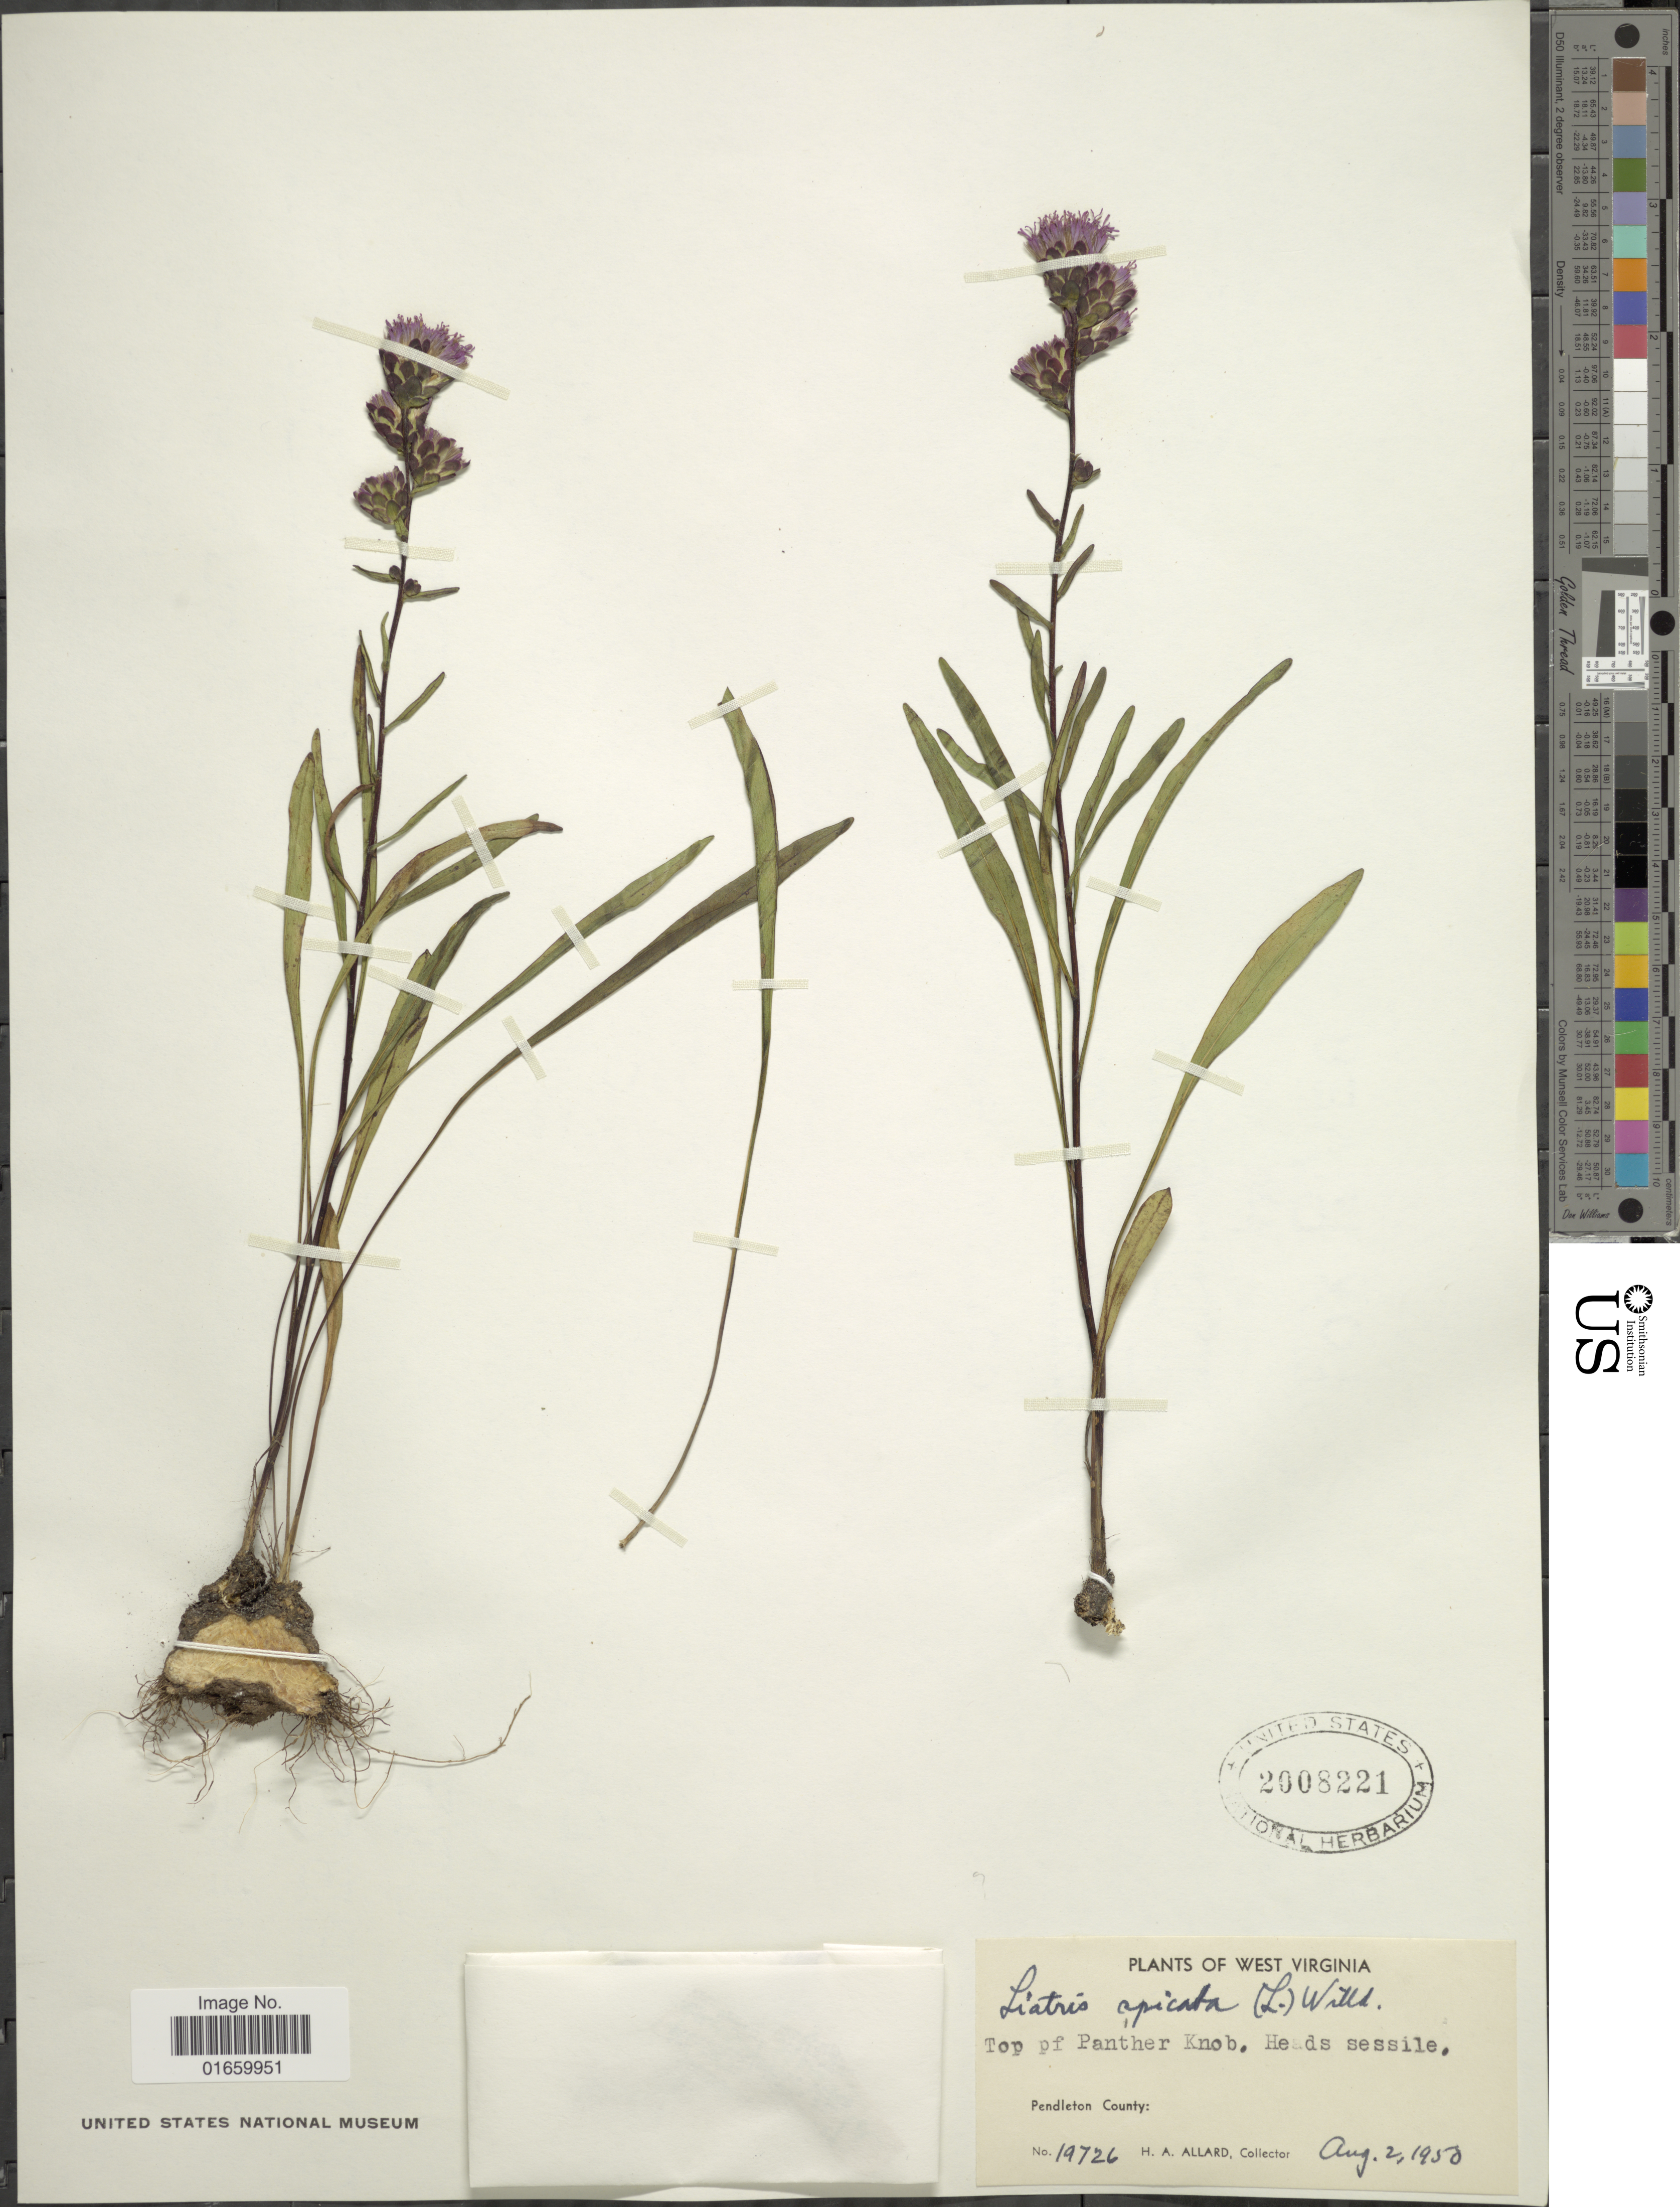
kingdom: Plantae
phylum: Tracheophyta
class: Magnoliopsida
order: Asterales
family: Asteraceae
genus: Liatris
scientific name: Liatris sp.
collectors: H. A. Allard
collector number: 19726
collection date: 1950-08-02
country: United States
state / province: West Virginia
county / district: Pendleton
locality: Pendleton County. Top of the Panther Knob, Heads sessile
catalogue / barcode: US 2008221